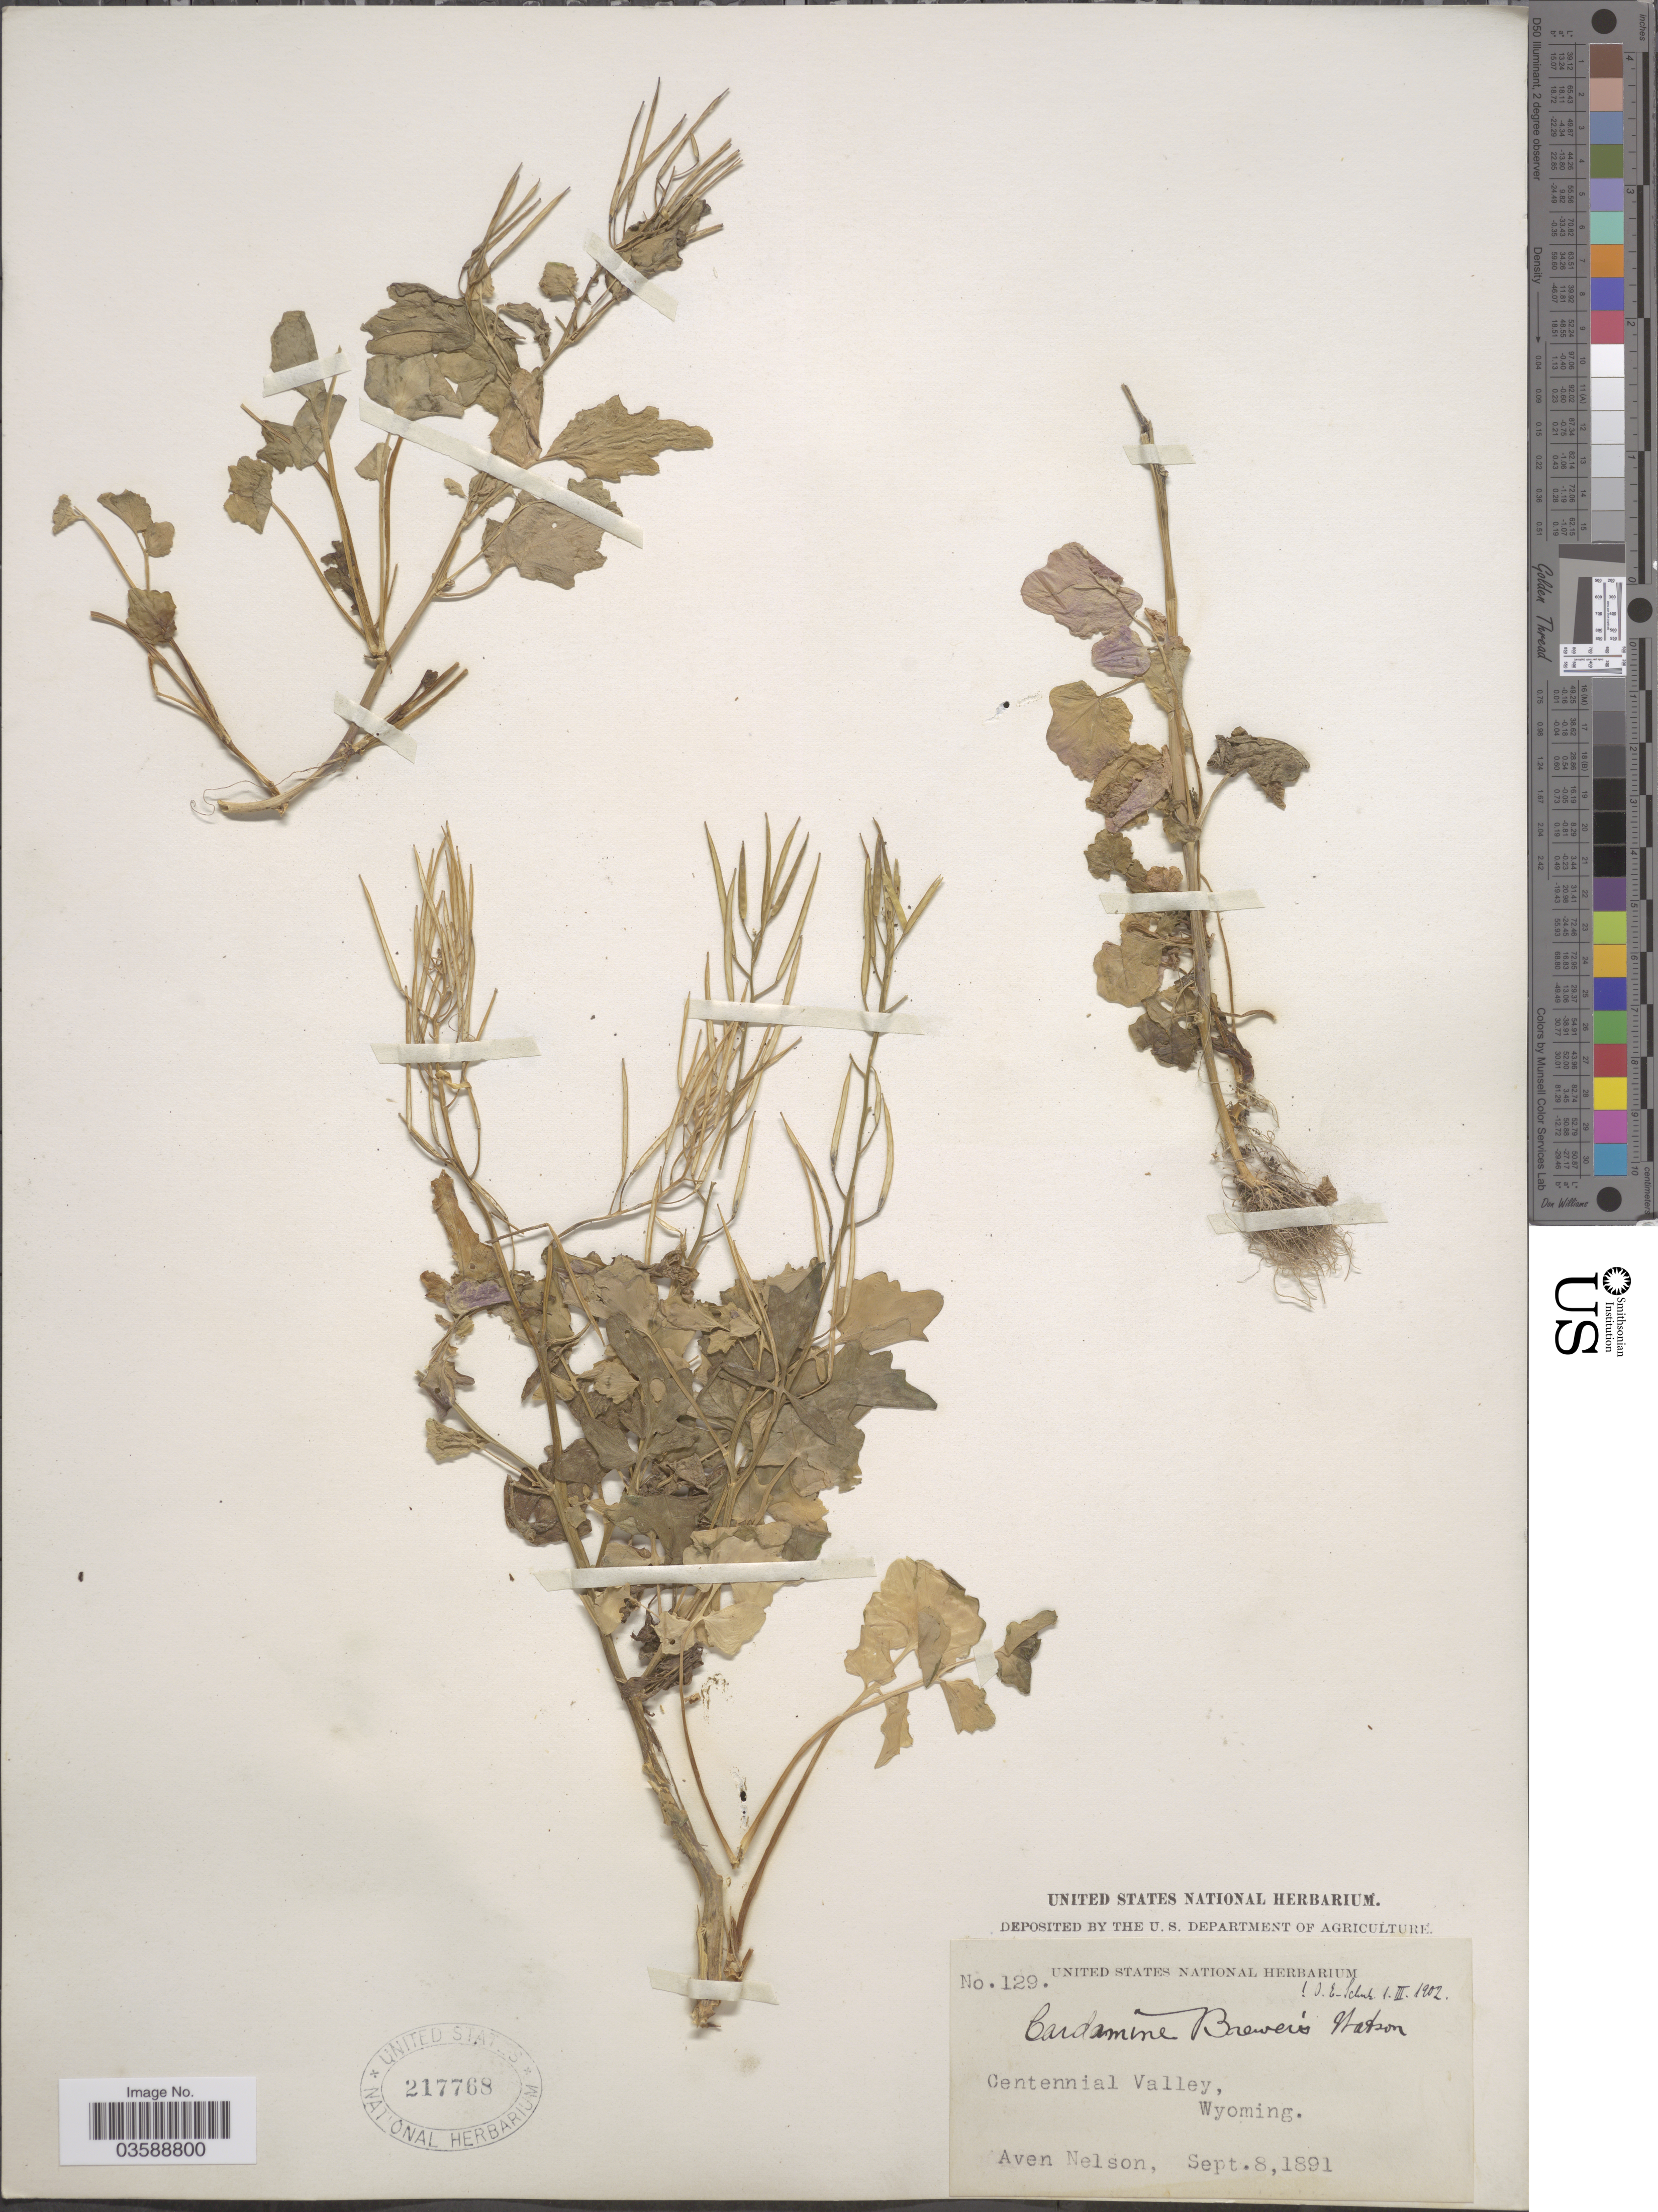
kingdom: Plantae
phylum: Tracheophyta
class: Magnoliopsida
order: Brassicales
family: Brassicaceae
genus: Cardamine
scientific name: Cardamine breweri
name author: S. Watson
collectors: A. Nelson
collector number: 129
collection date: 1891-09-08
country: United States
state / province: Wyoming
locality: Centennial Valley.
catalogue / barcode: US 217768